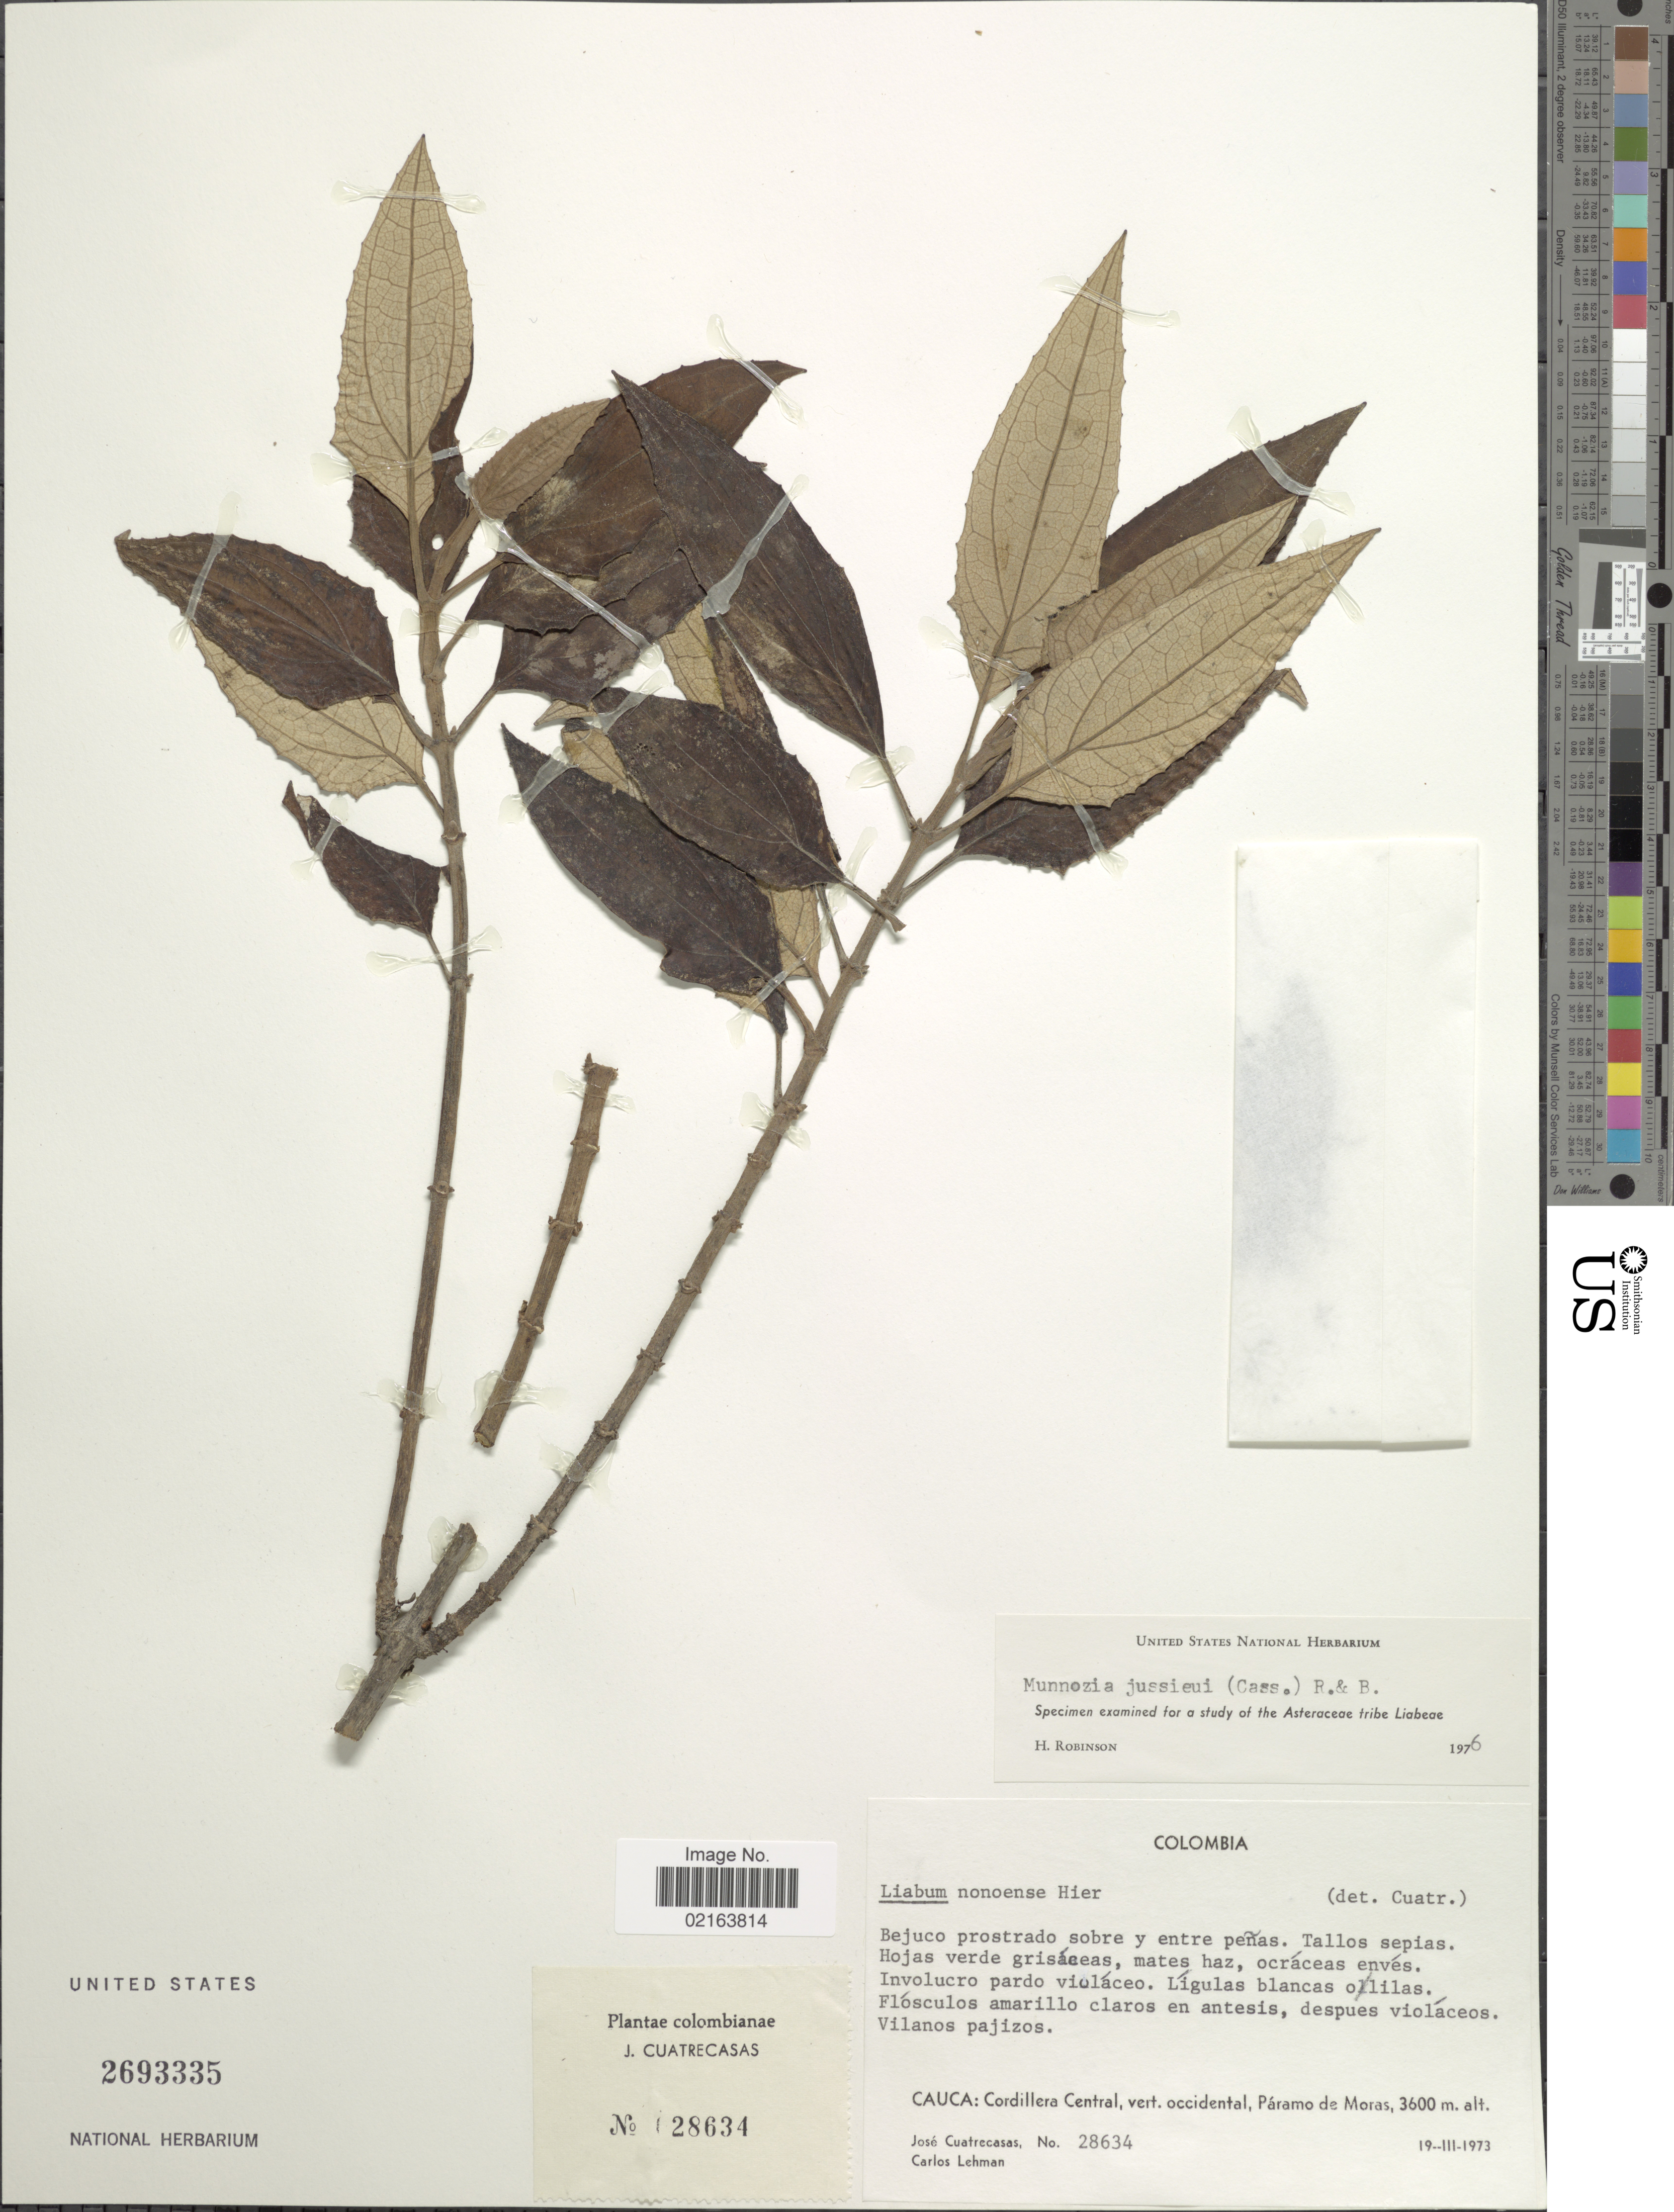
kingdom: Plantae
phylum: Tracheophyta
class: Magnoliopsida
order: Asterales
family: Asteraceae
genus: Munnozia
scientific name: Munnozia jussieui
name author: (Cass.) H. Rob. & Brettell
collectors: J. Cuatrecasas & C. Lehmann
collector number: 28634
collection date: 1973-03-19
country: Colombia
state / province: Cauca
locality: Cauca: Cordillera Central, vert. occidental, Paramo de Moras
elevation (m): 3600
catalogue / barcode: US 2693335